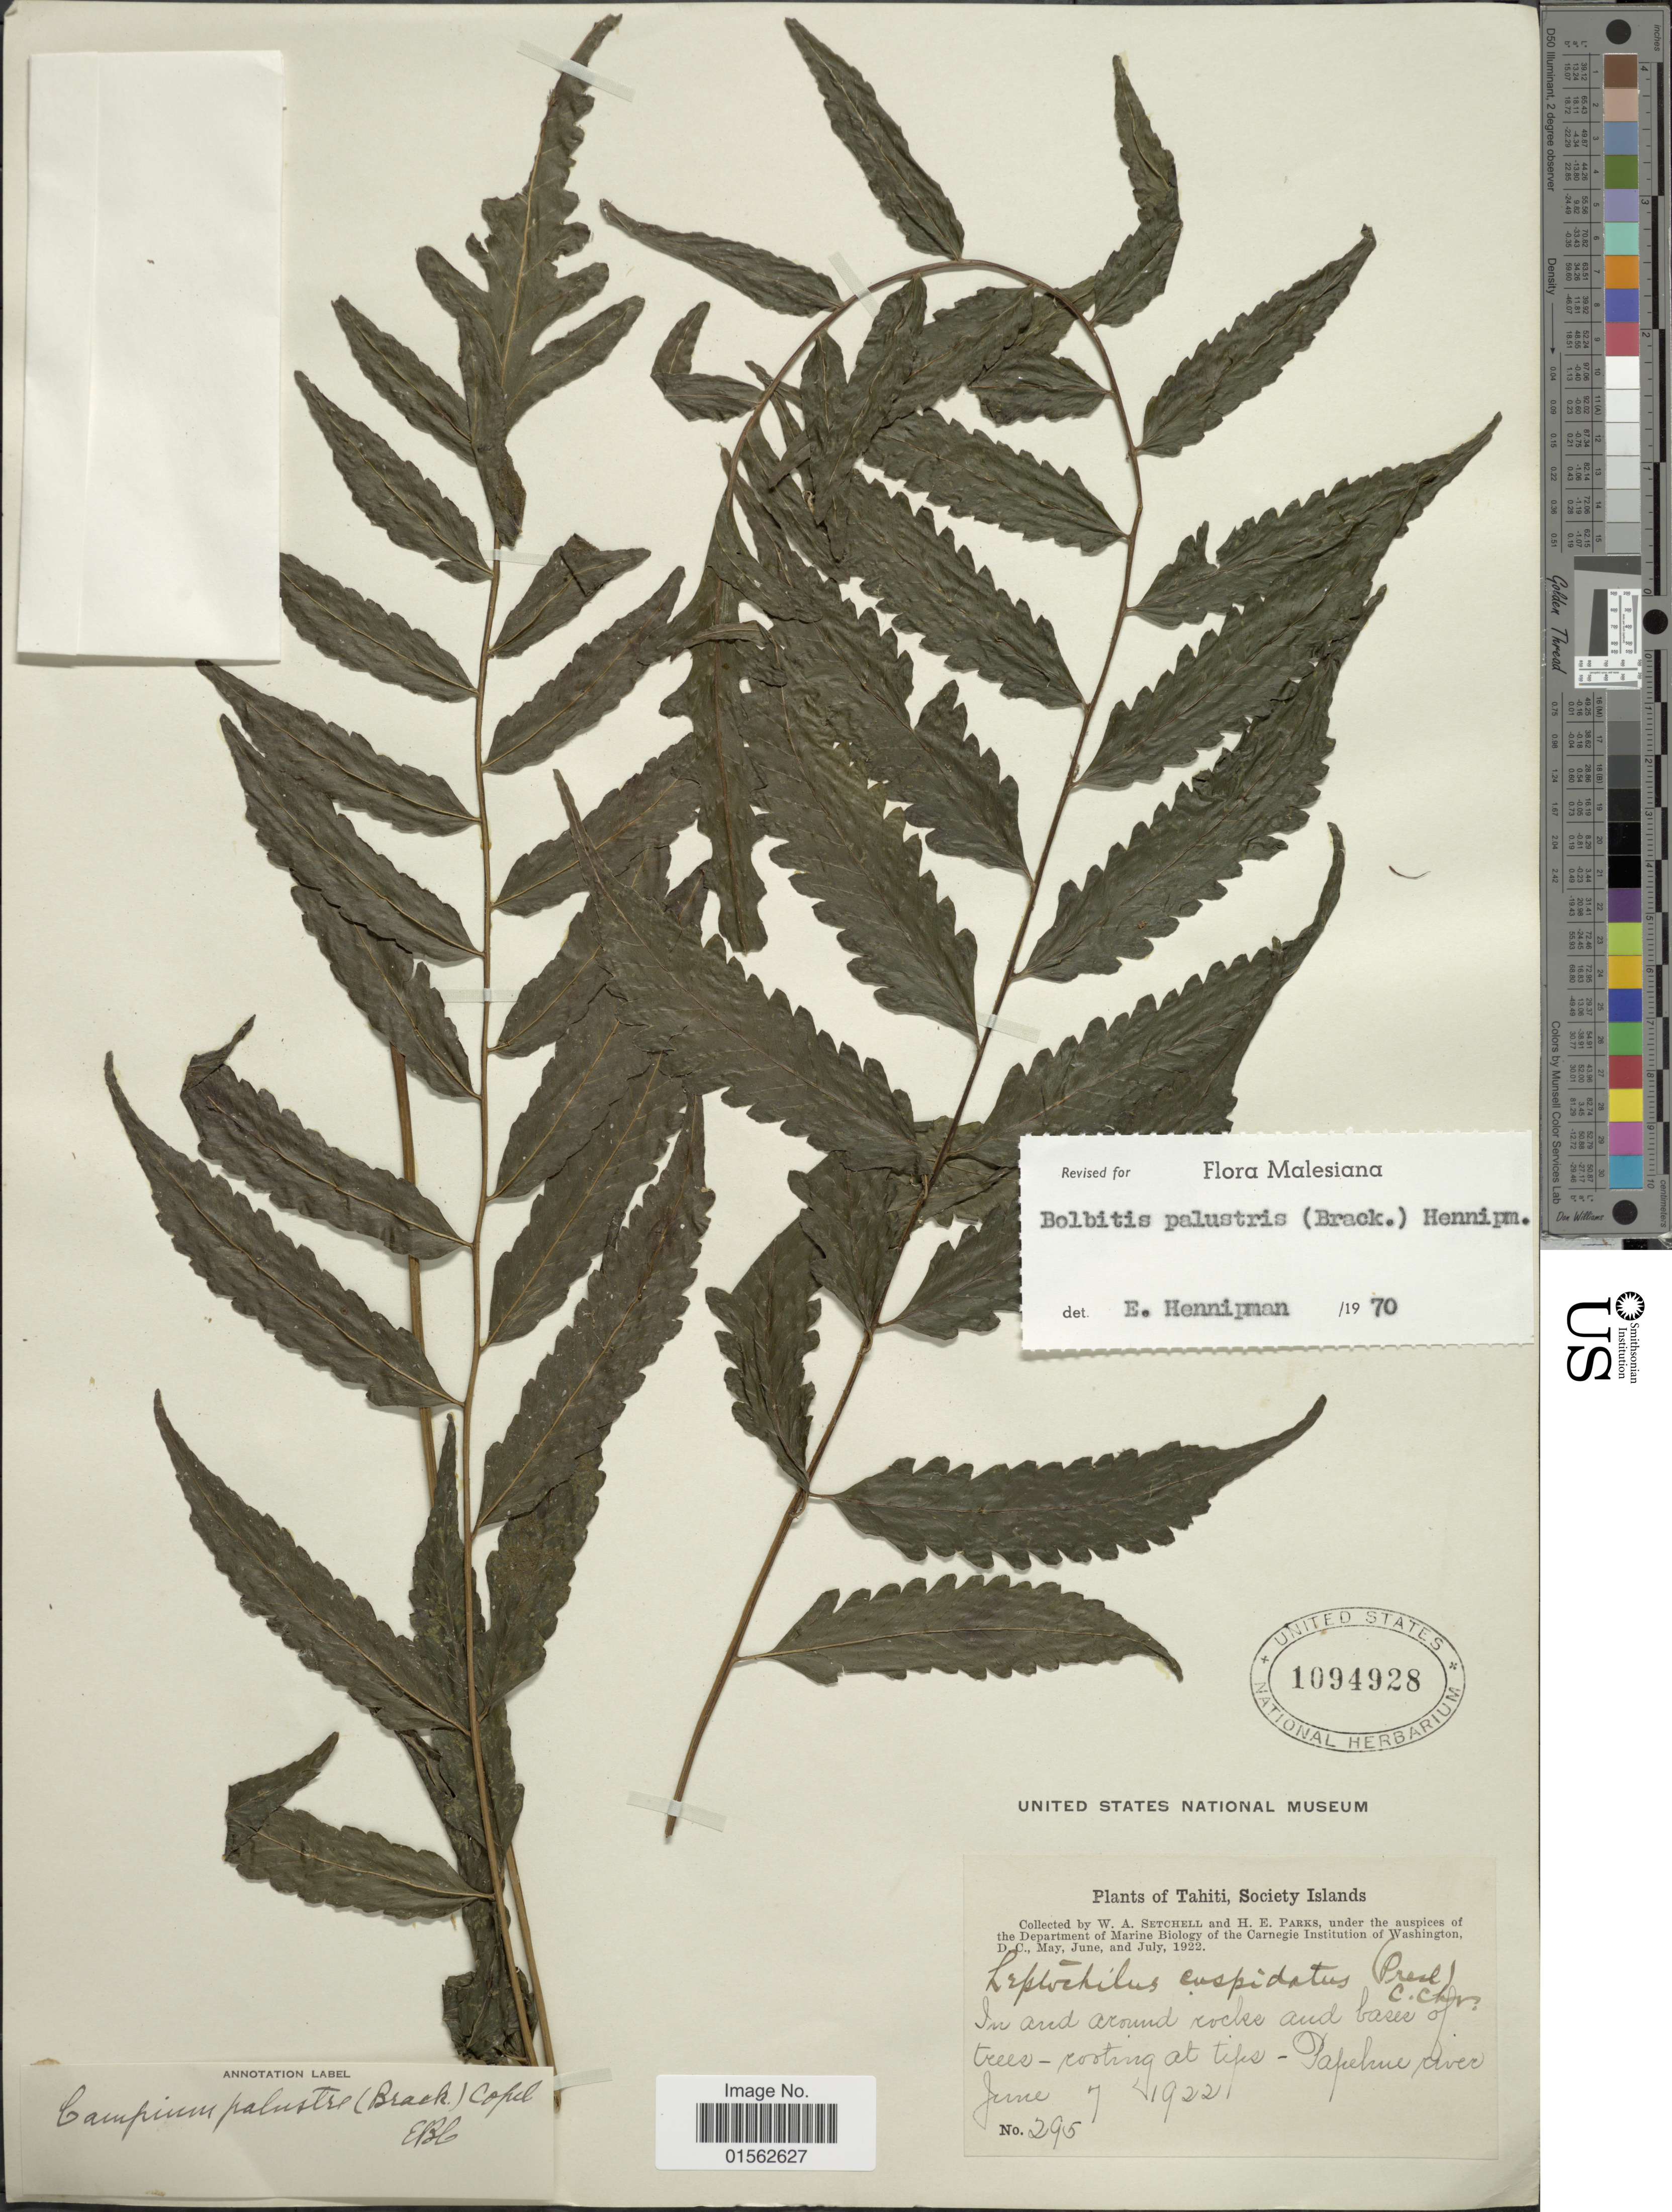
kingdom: Plantae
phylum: Tracheophyta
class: Polypodiopsida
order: Polypodiales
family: Dryopteridaceae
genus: Bolbitis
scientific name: Bolbitis palustris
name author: (Brack.) Hennipman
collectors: W. Setchell & H. E. Parks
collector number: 295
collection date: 1922-06-07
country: French Polynesia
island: Tahiti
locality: Tahiti, Society Islands, in and around rocks and bases of trees, Papelue river [interpreted]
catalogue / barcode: US 1094928